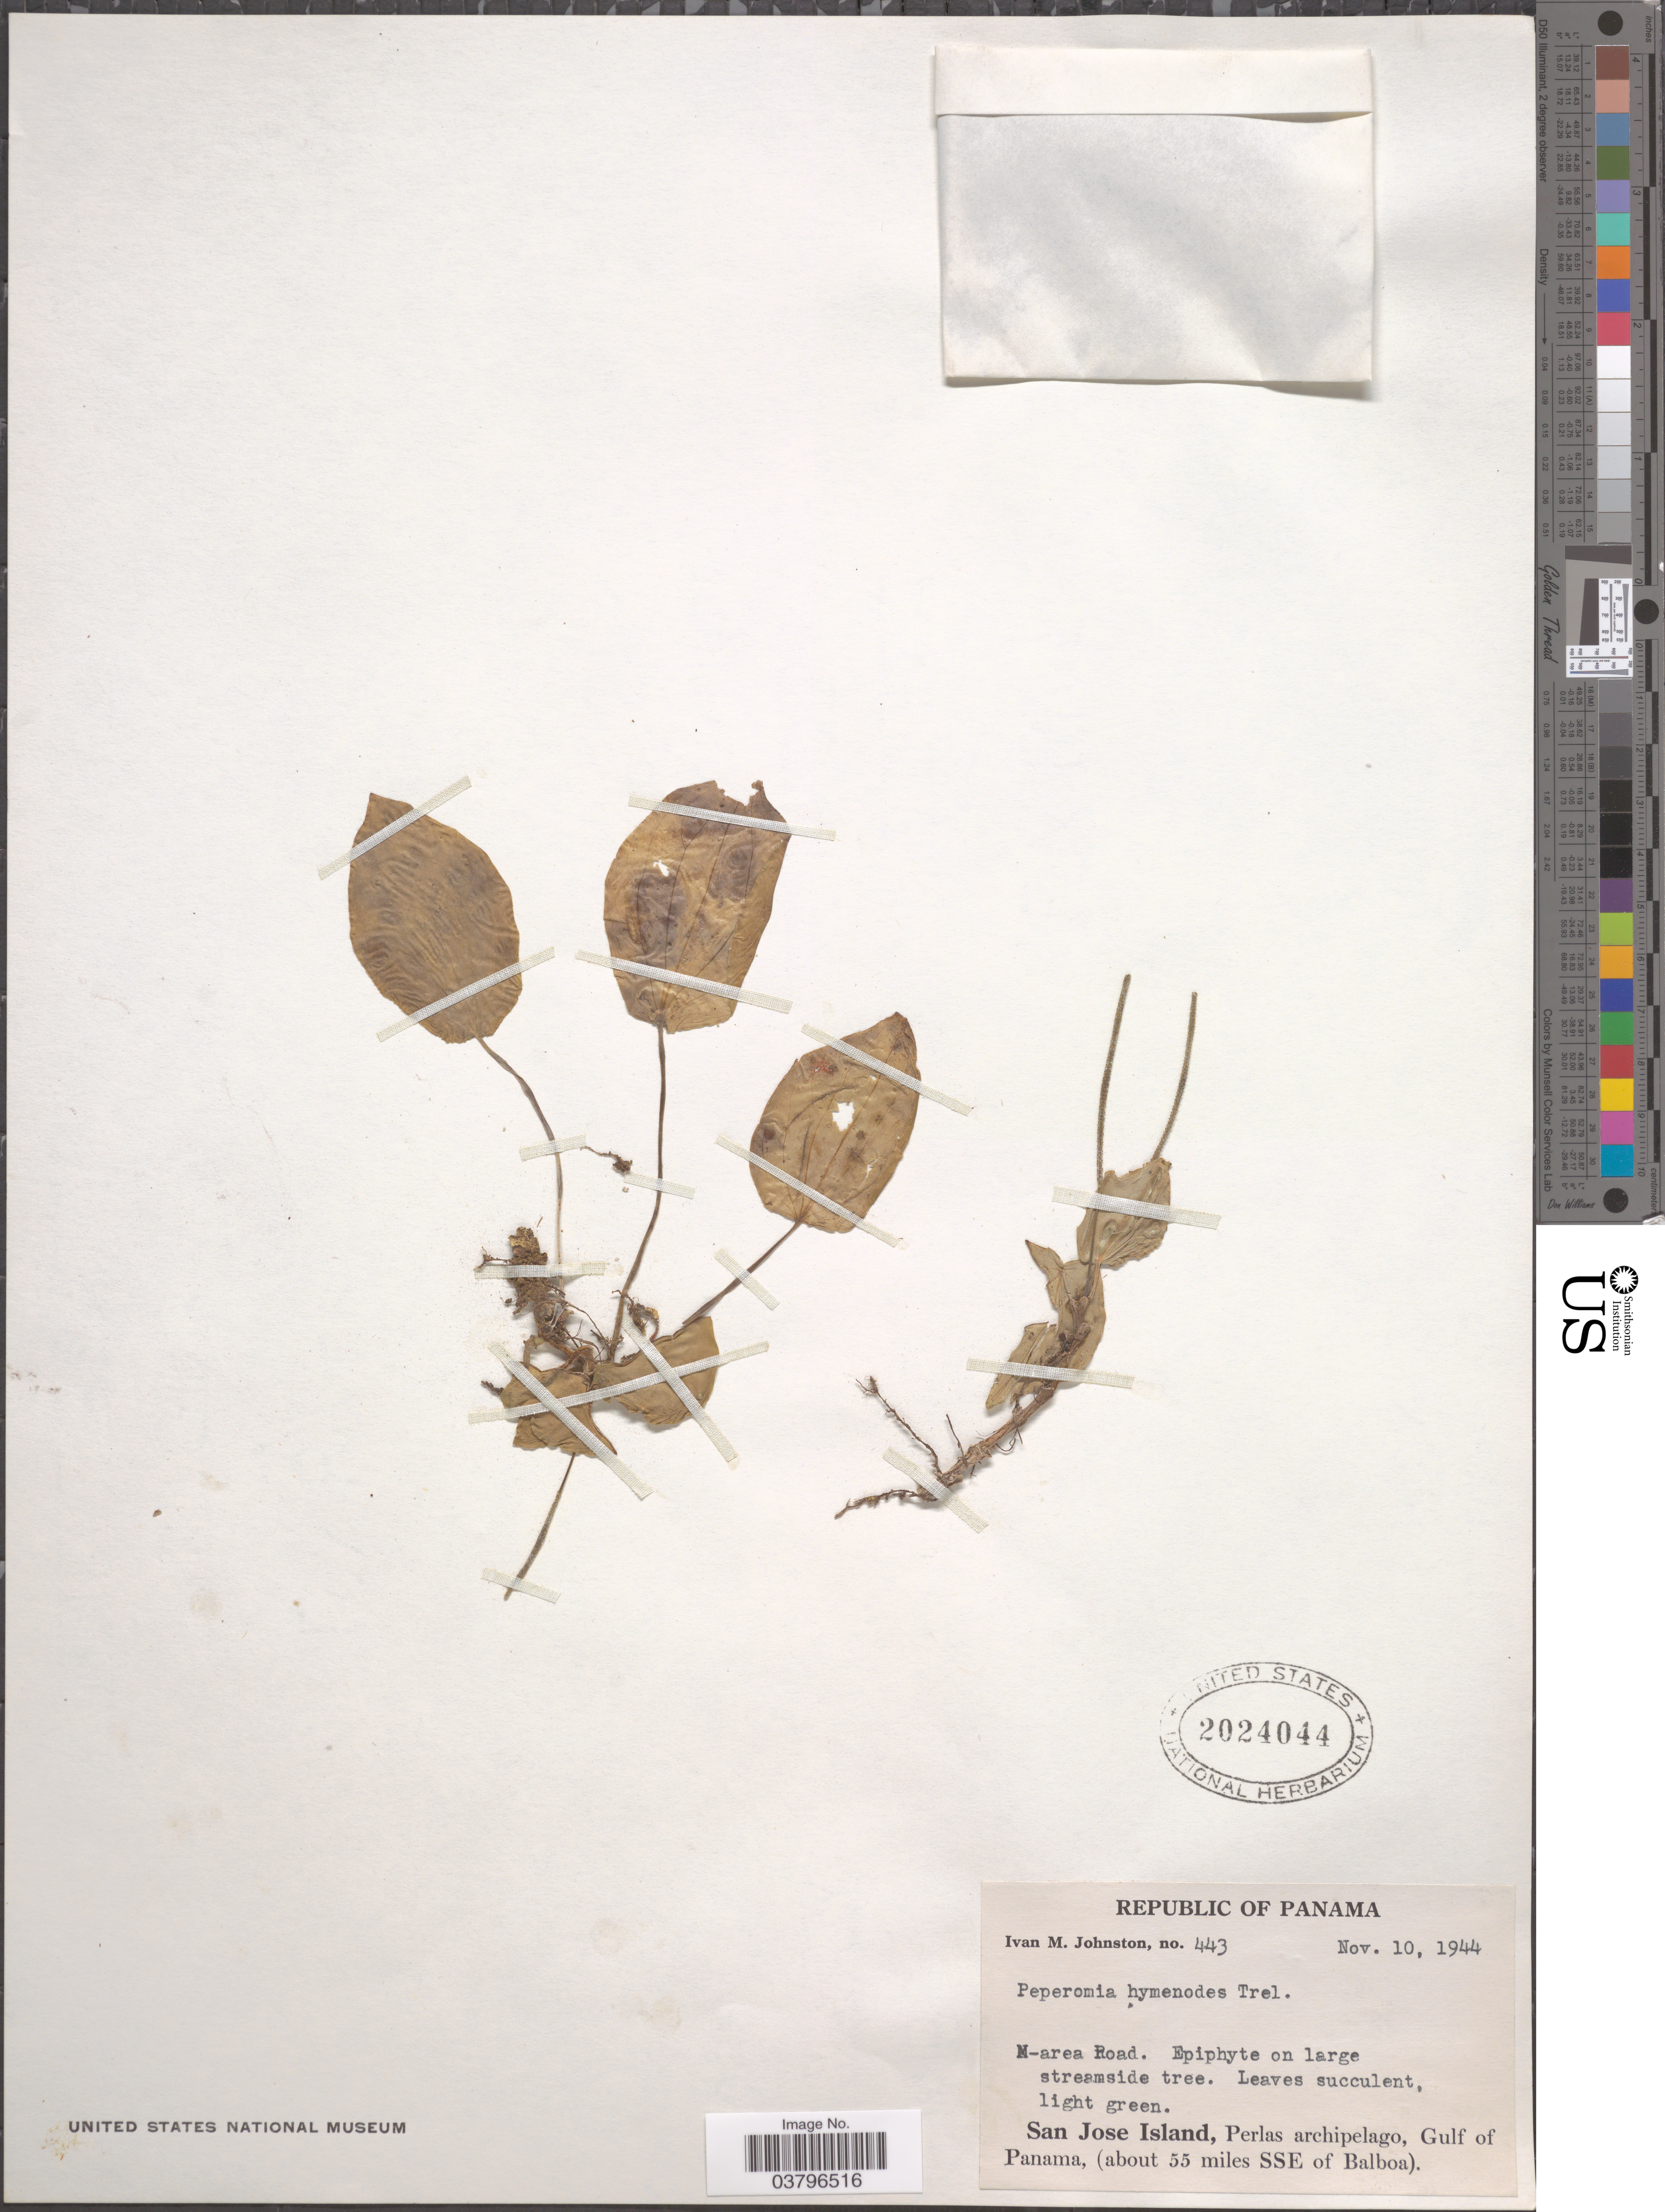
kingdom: Plantae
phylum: Tracheophyta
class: Magnoliopsida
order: Piperales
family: Piperaceae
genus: Peperomia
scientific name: Peperomia tenuifolia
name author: C. DC.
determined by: Jiménez, José Estaban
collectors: I.M. Johnston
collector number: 443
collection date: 1944-11-10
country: Panama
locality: San Jose Island, Perlas archipelago, Gulf of Panama, (about 55 miles SSE of Balboa).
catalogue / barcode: US 2024044